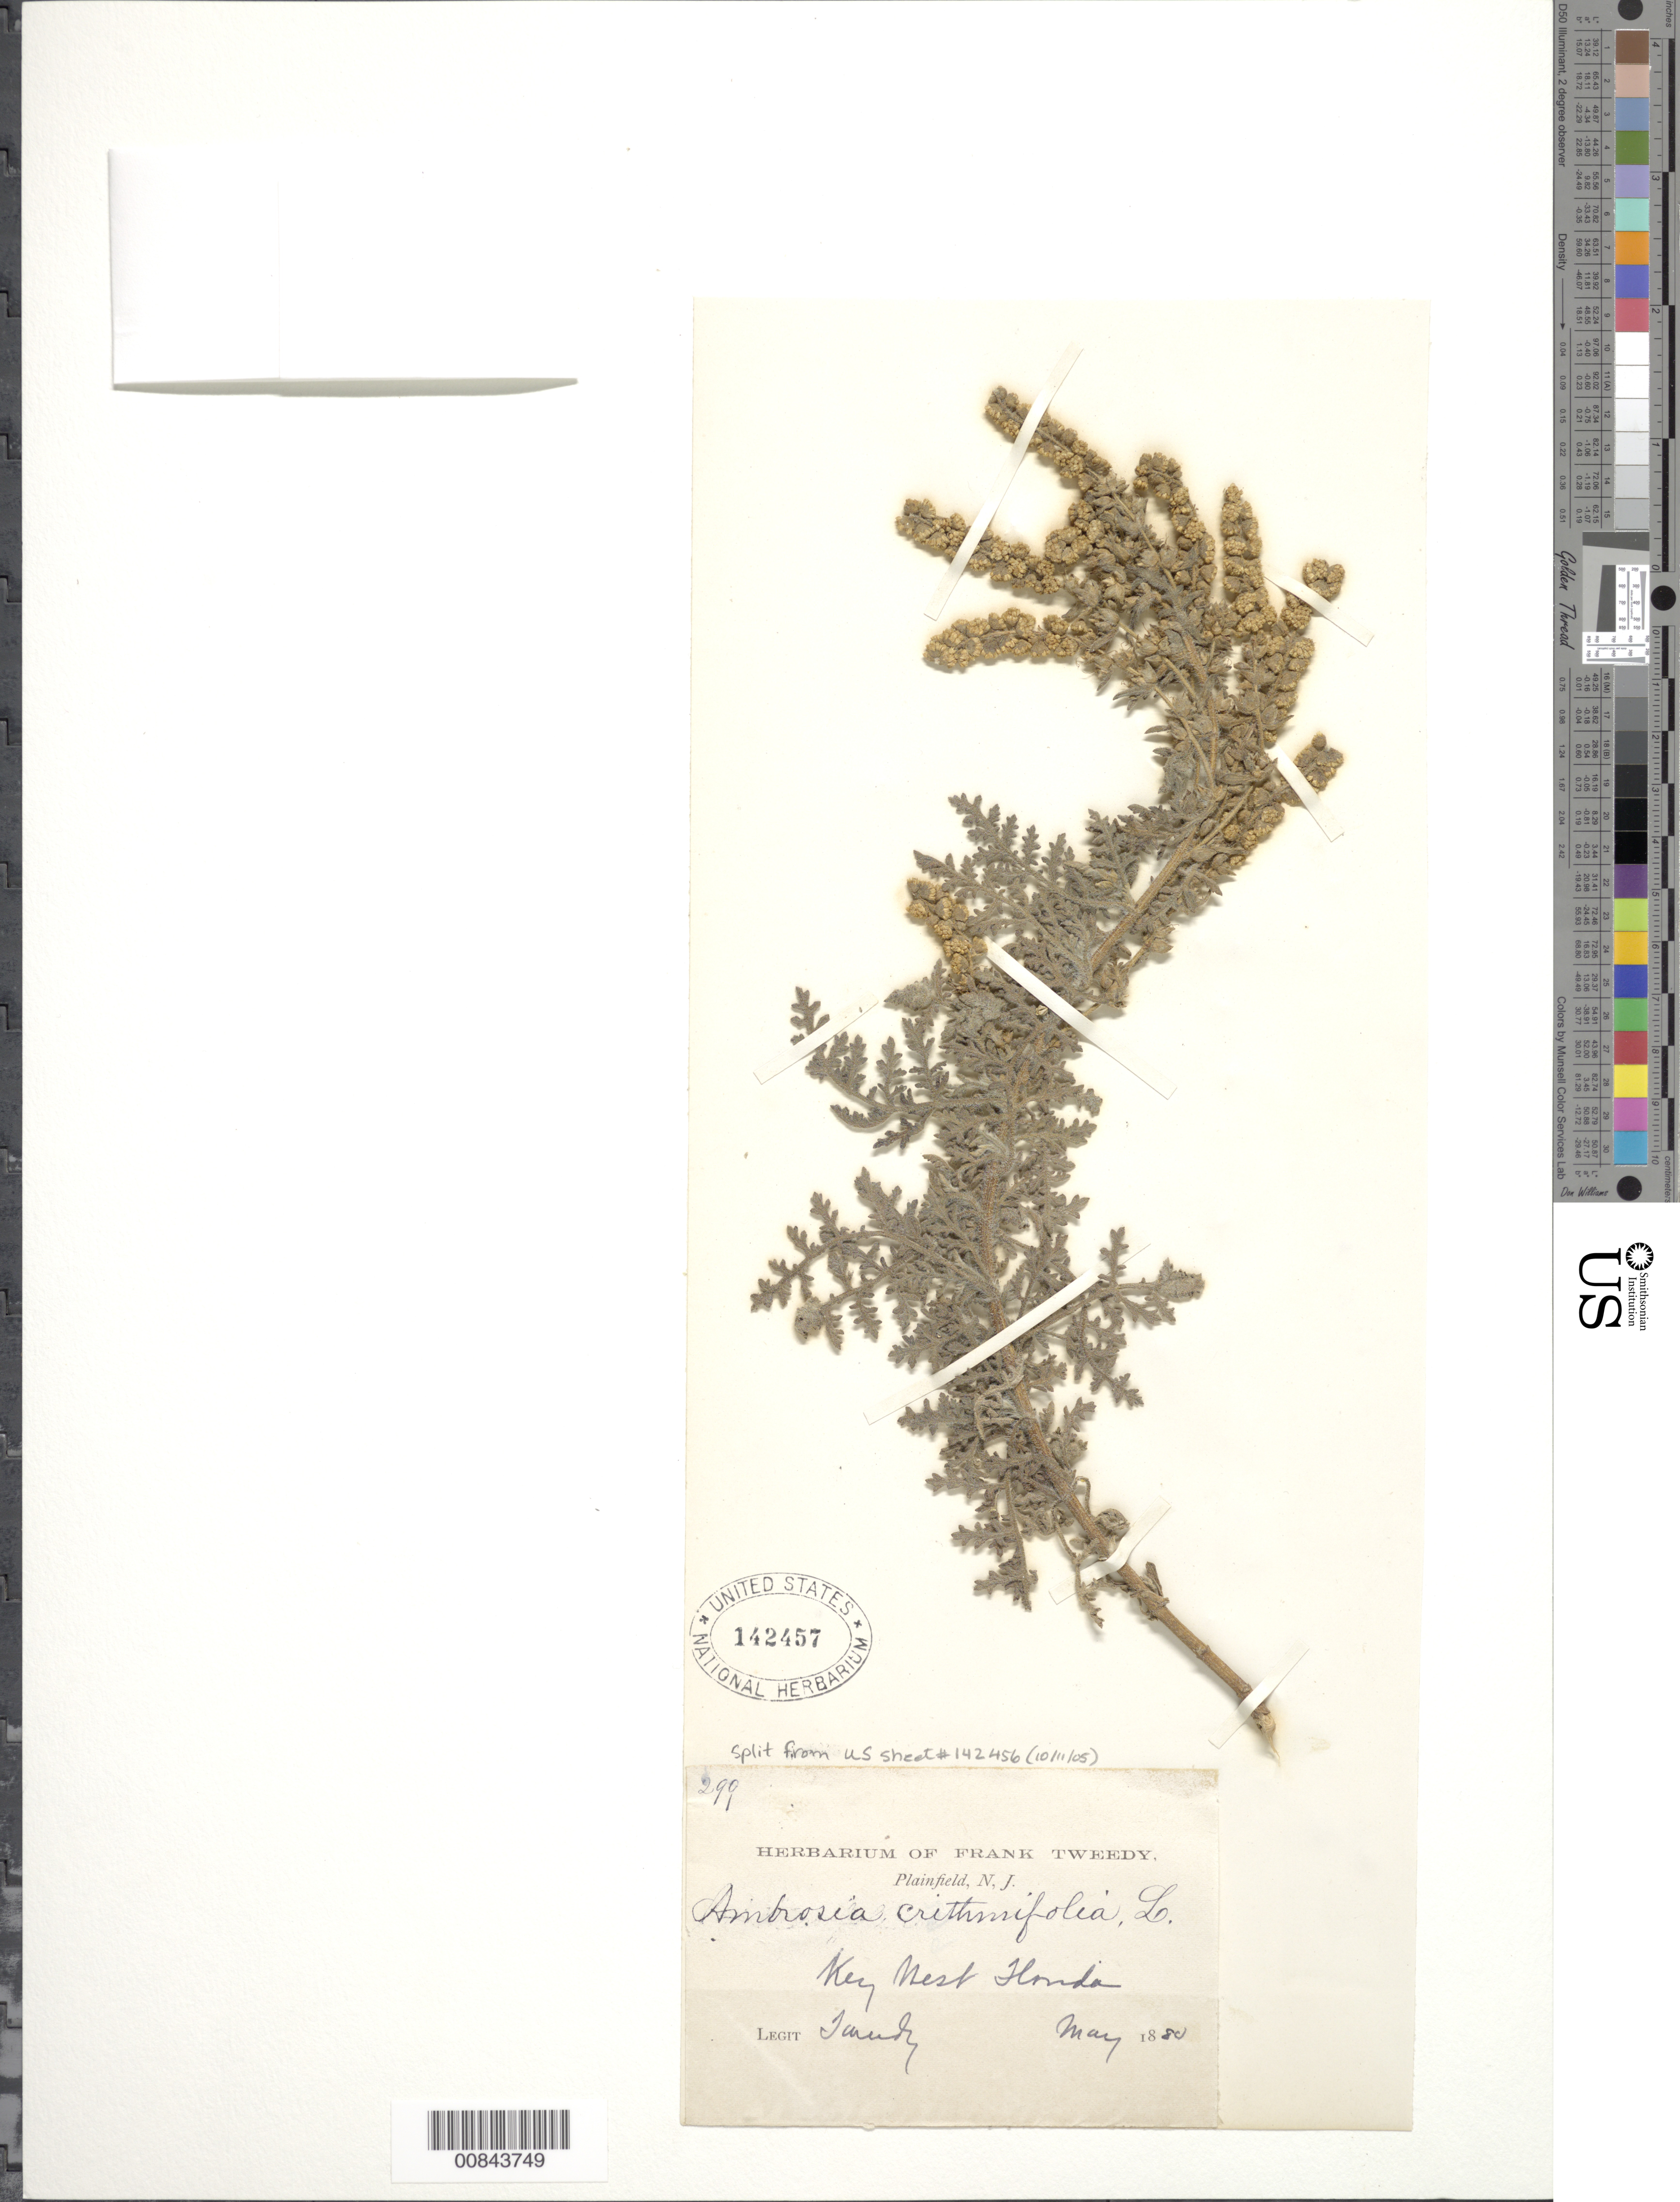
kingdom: Plantae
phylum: Tracheophyta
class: Magnoliopsida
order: Asterales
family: Asteraceae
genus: Ambrosia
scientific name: Ambrosia crithmifolia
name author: DC.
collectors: F. Tweedy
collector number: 299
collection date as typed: May 1880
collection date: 1880-05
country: United States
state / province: Florida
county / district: Monroe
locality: Key West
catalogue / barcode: US 142457